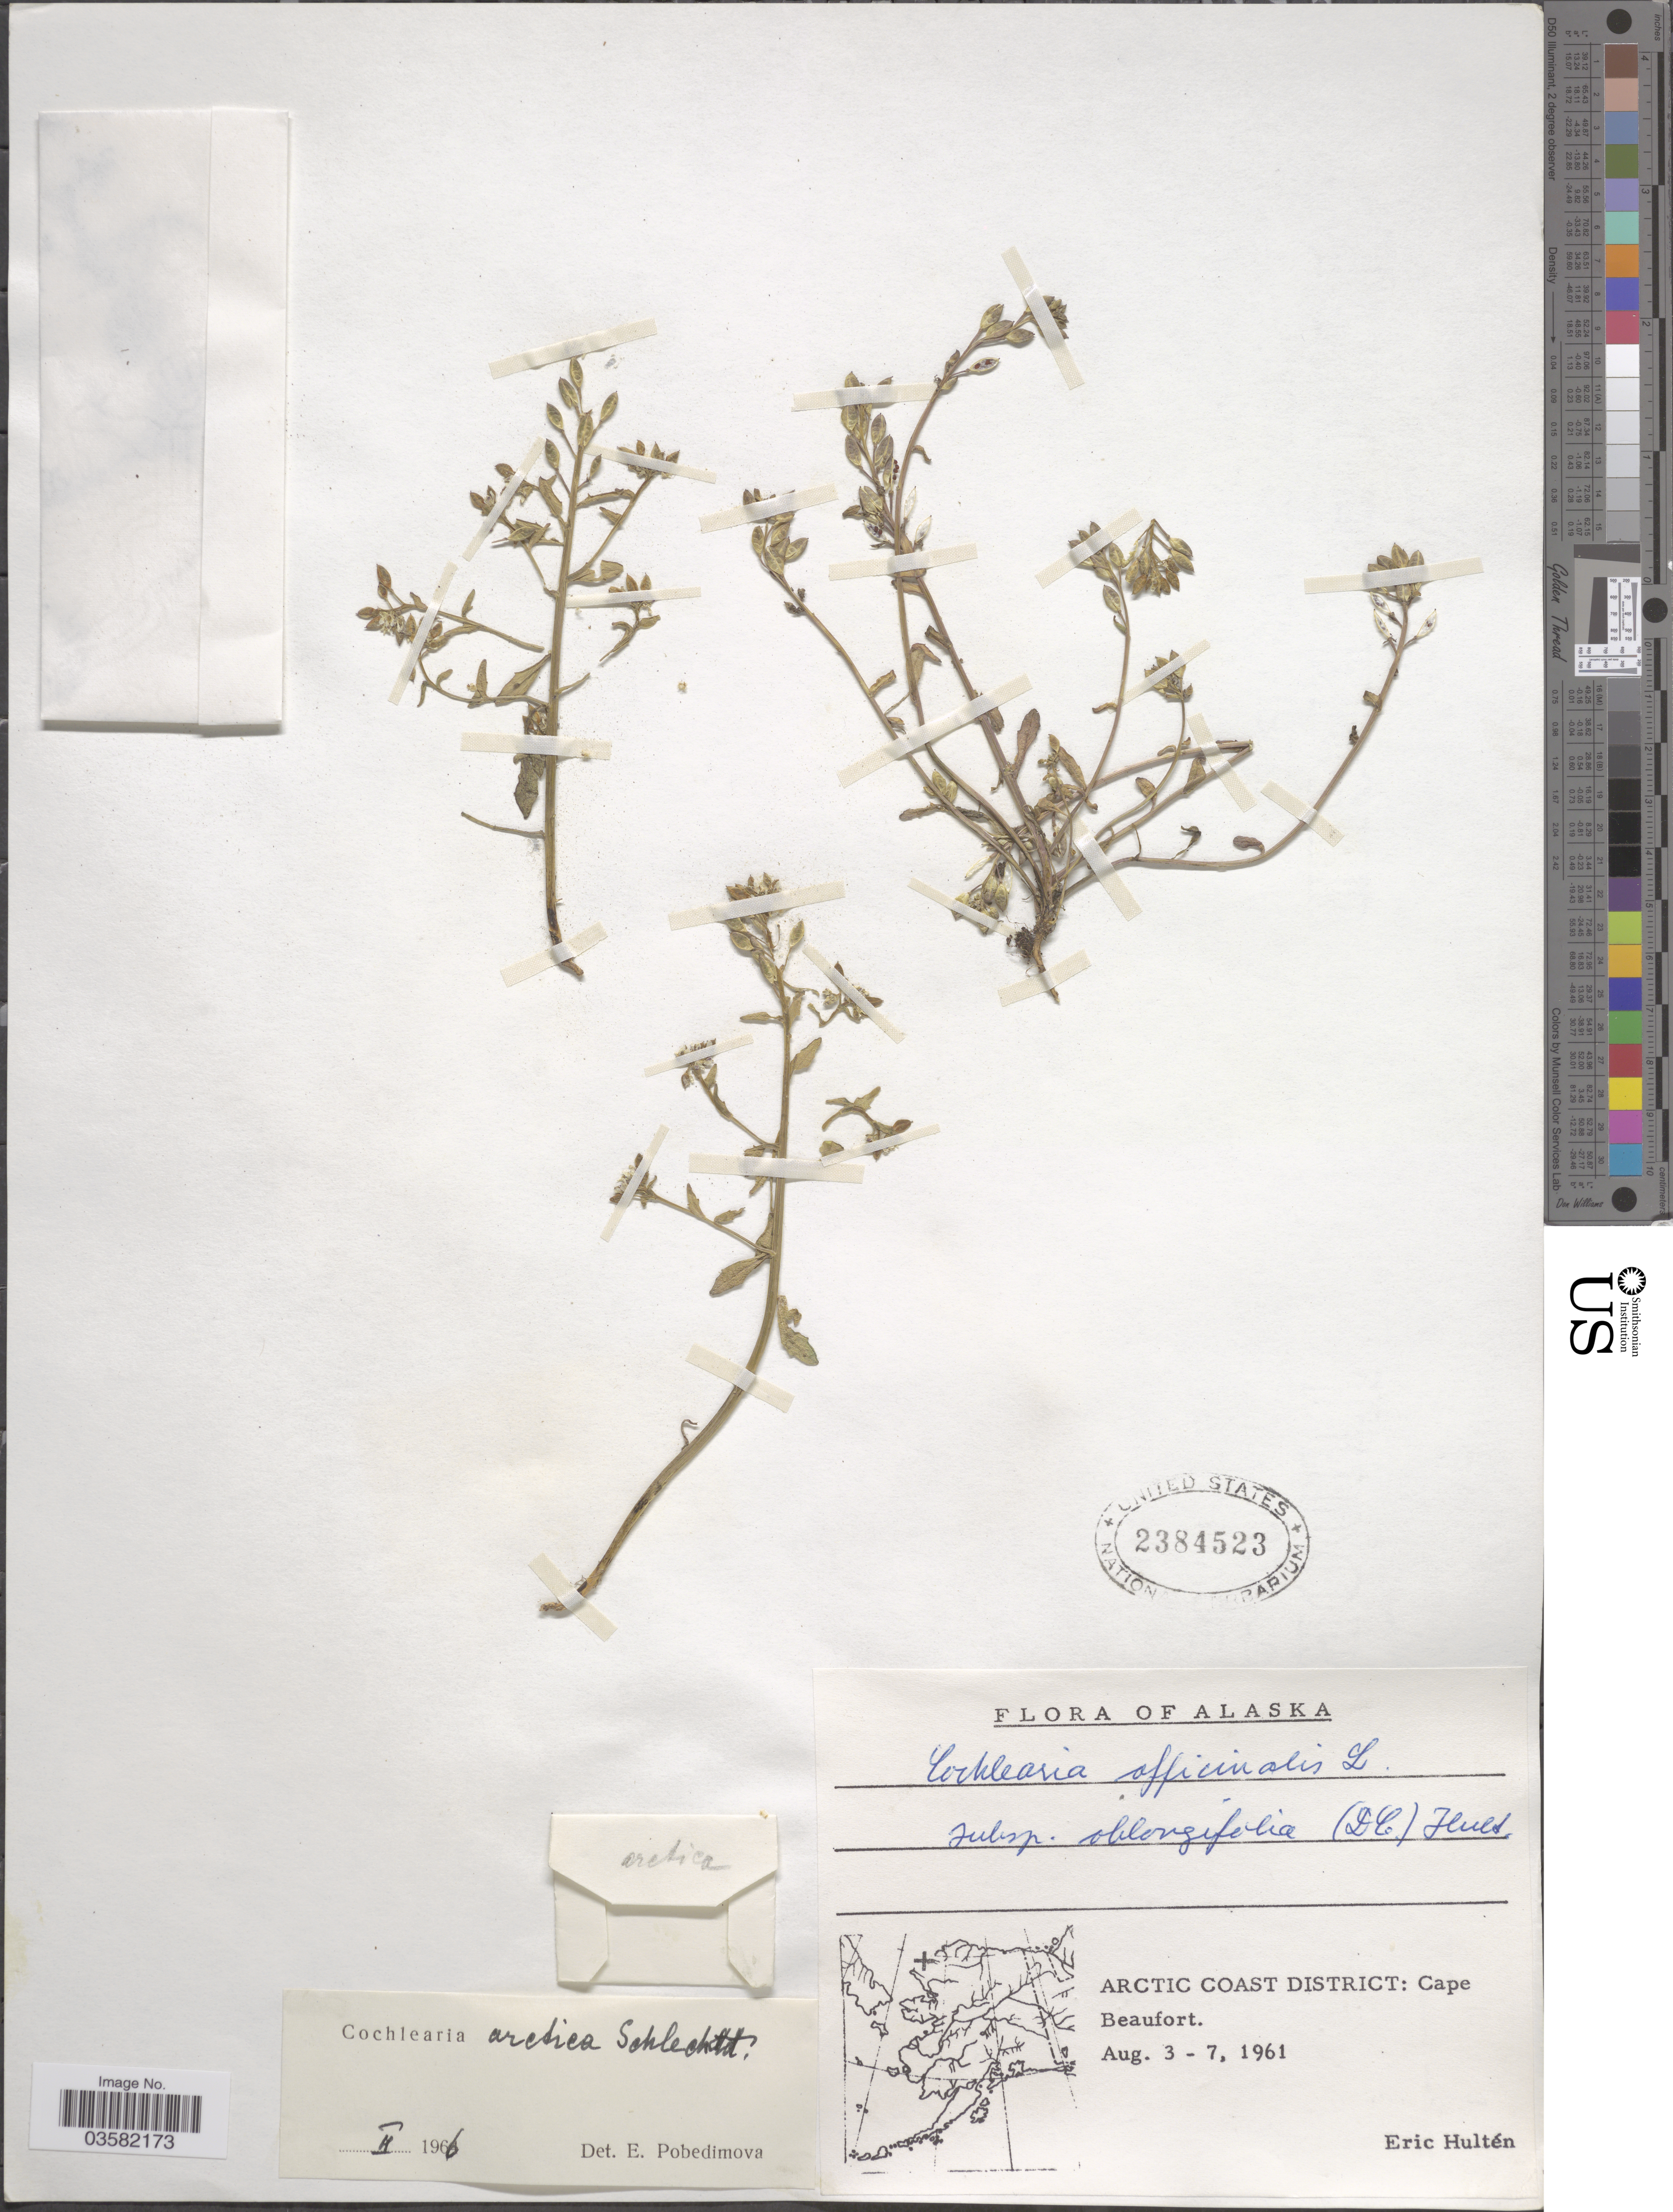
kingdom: Plantae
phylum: Tracheophyta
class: Magnoliopsida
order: Brassicales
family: Brassicaceae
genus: Cochlearia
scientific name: Cochlearia arctica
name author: Schltdl. ex DC.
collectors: E. G. Hultén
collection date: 1961-08-03/1961-08-07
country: United States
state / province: Alaska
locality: Arctic Coast District: Cape Beaufort.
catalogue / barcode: US 2384523